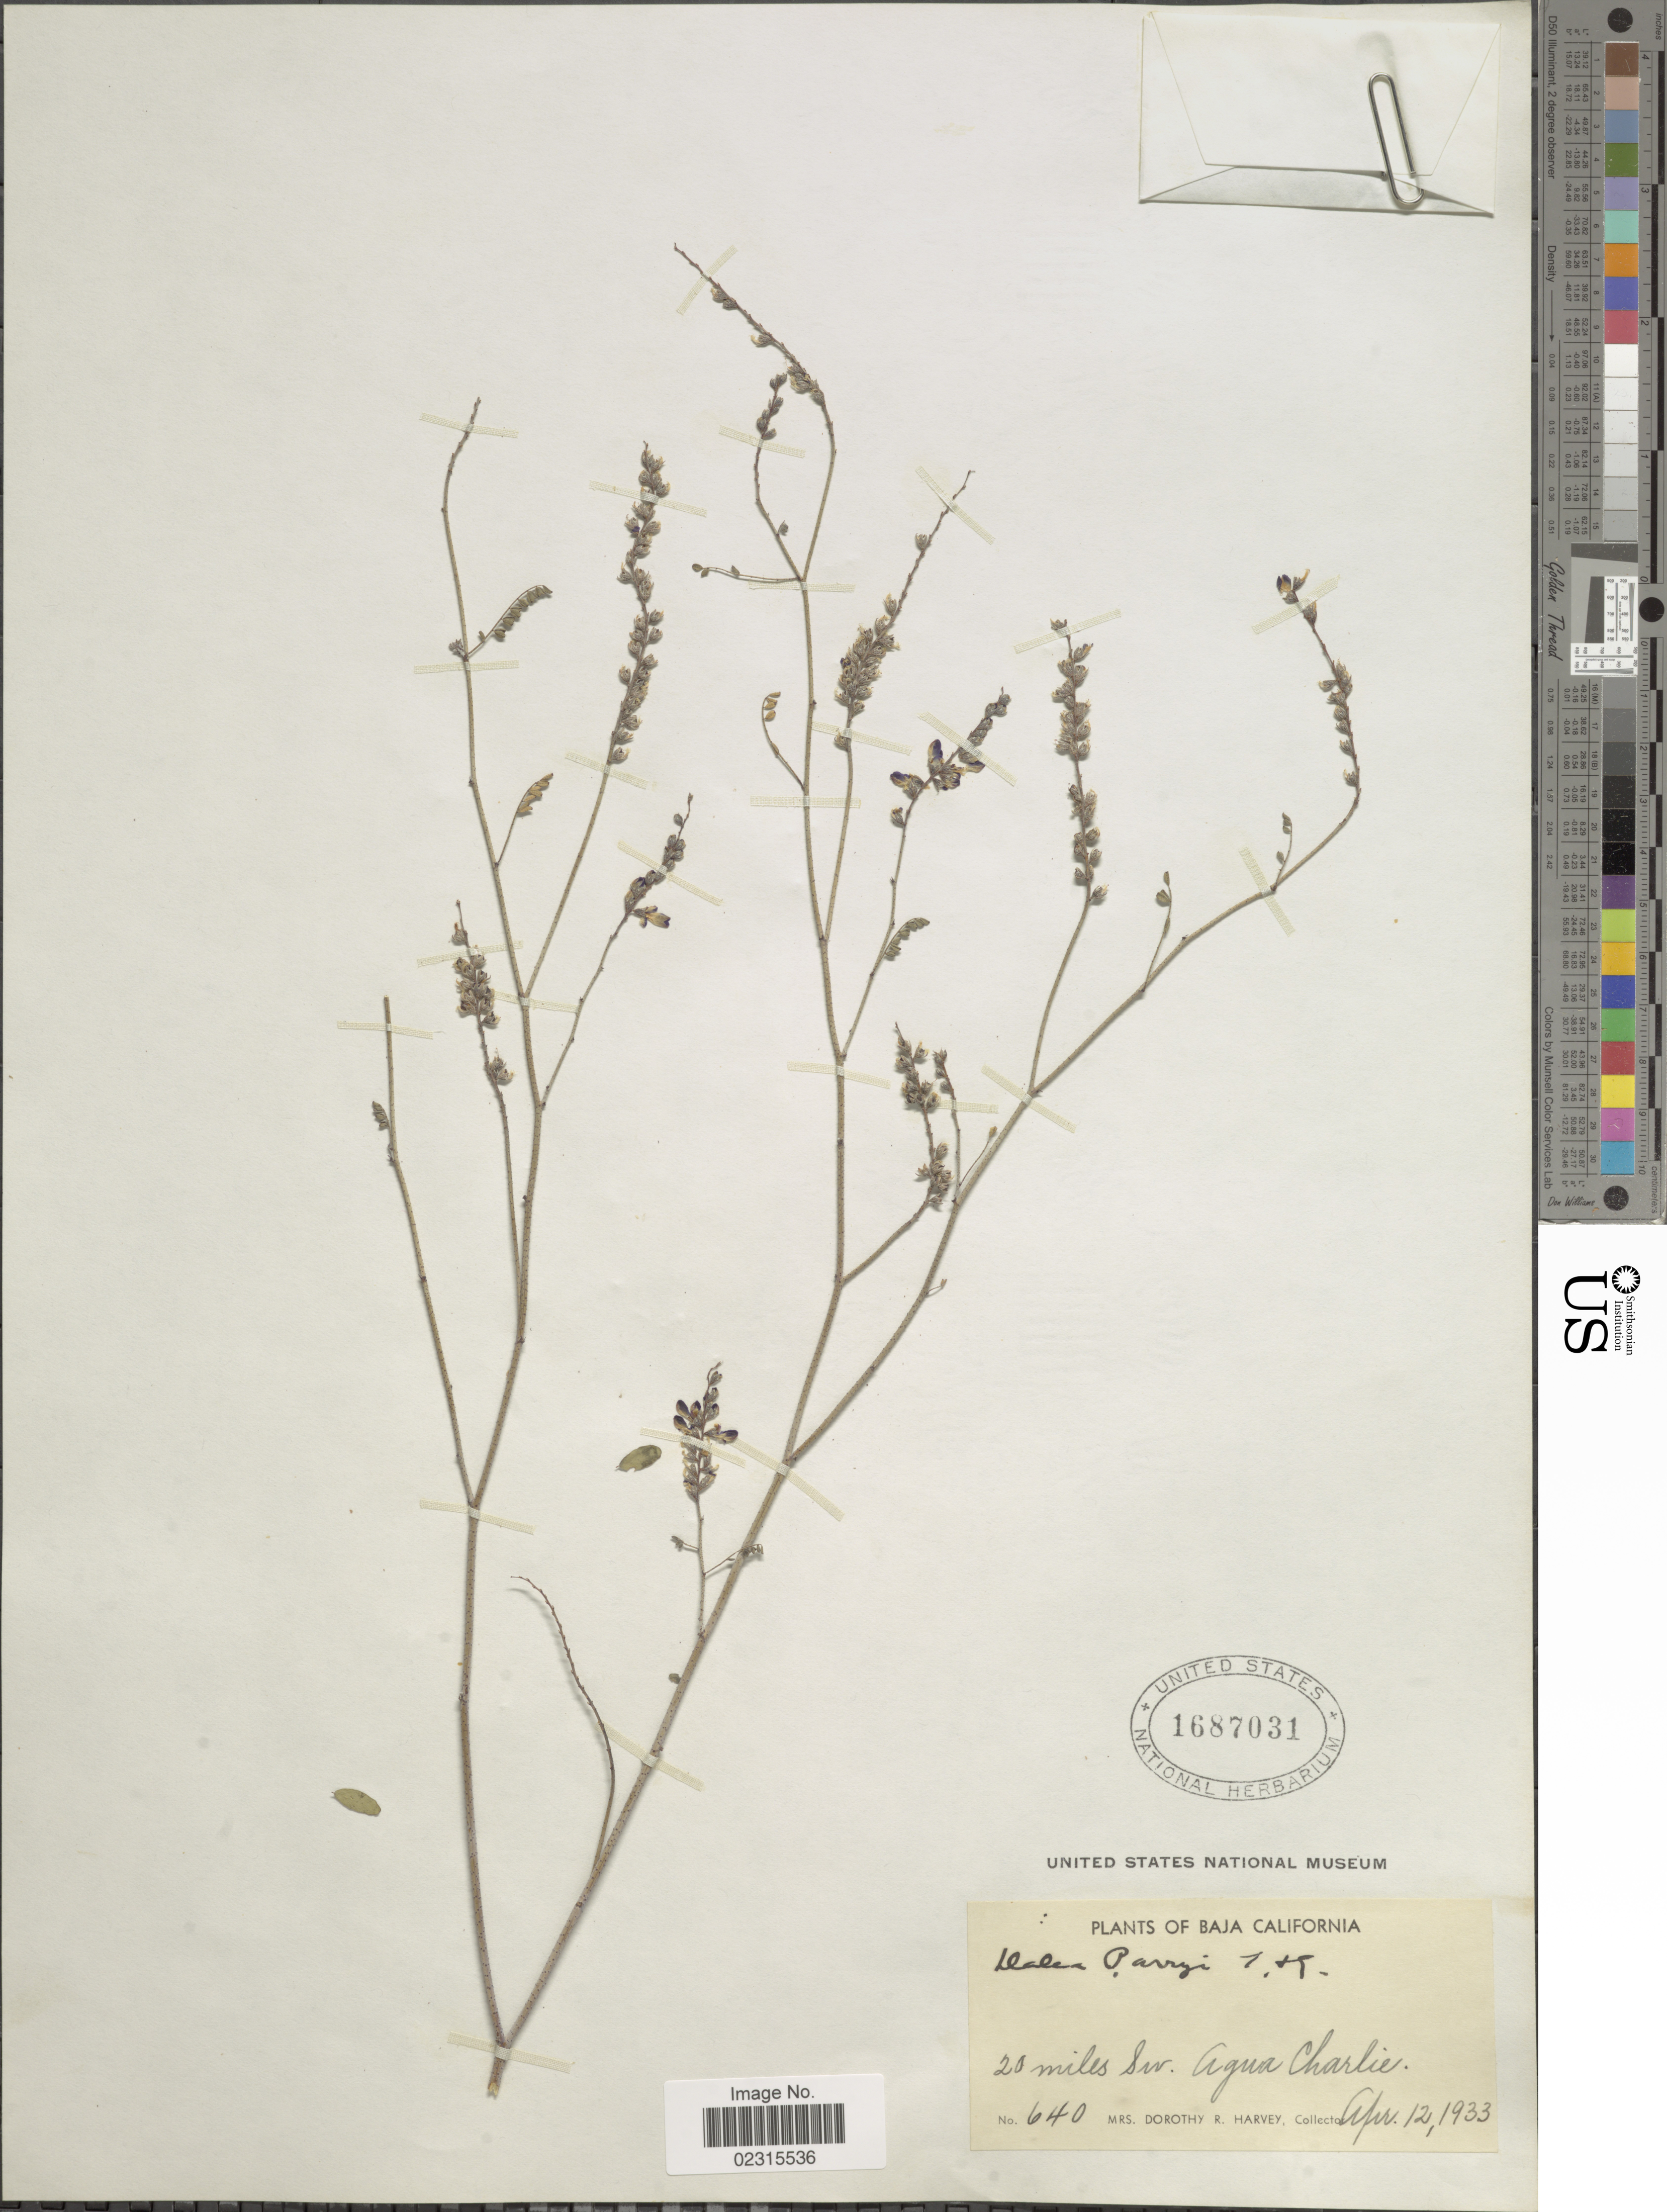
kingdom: Plantae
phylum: Tracheophyta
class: Magnoliopsida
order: Fabales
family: Fabaceae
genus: Marina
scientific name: Marina parryi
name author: (Torr. & A. Gray) Barneby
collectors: Harvey, Mrs. D. R.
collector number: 640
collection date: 1933-04-12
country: Mexico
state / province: Baja California Norte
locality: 20 miles siv. Agua Charlie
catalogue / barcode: US 1687031